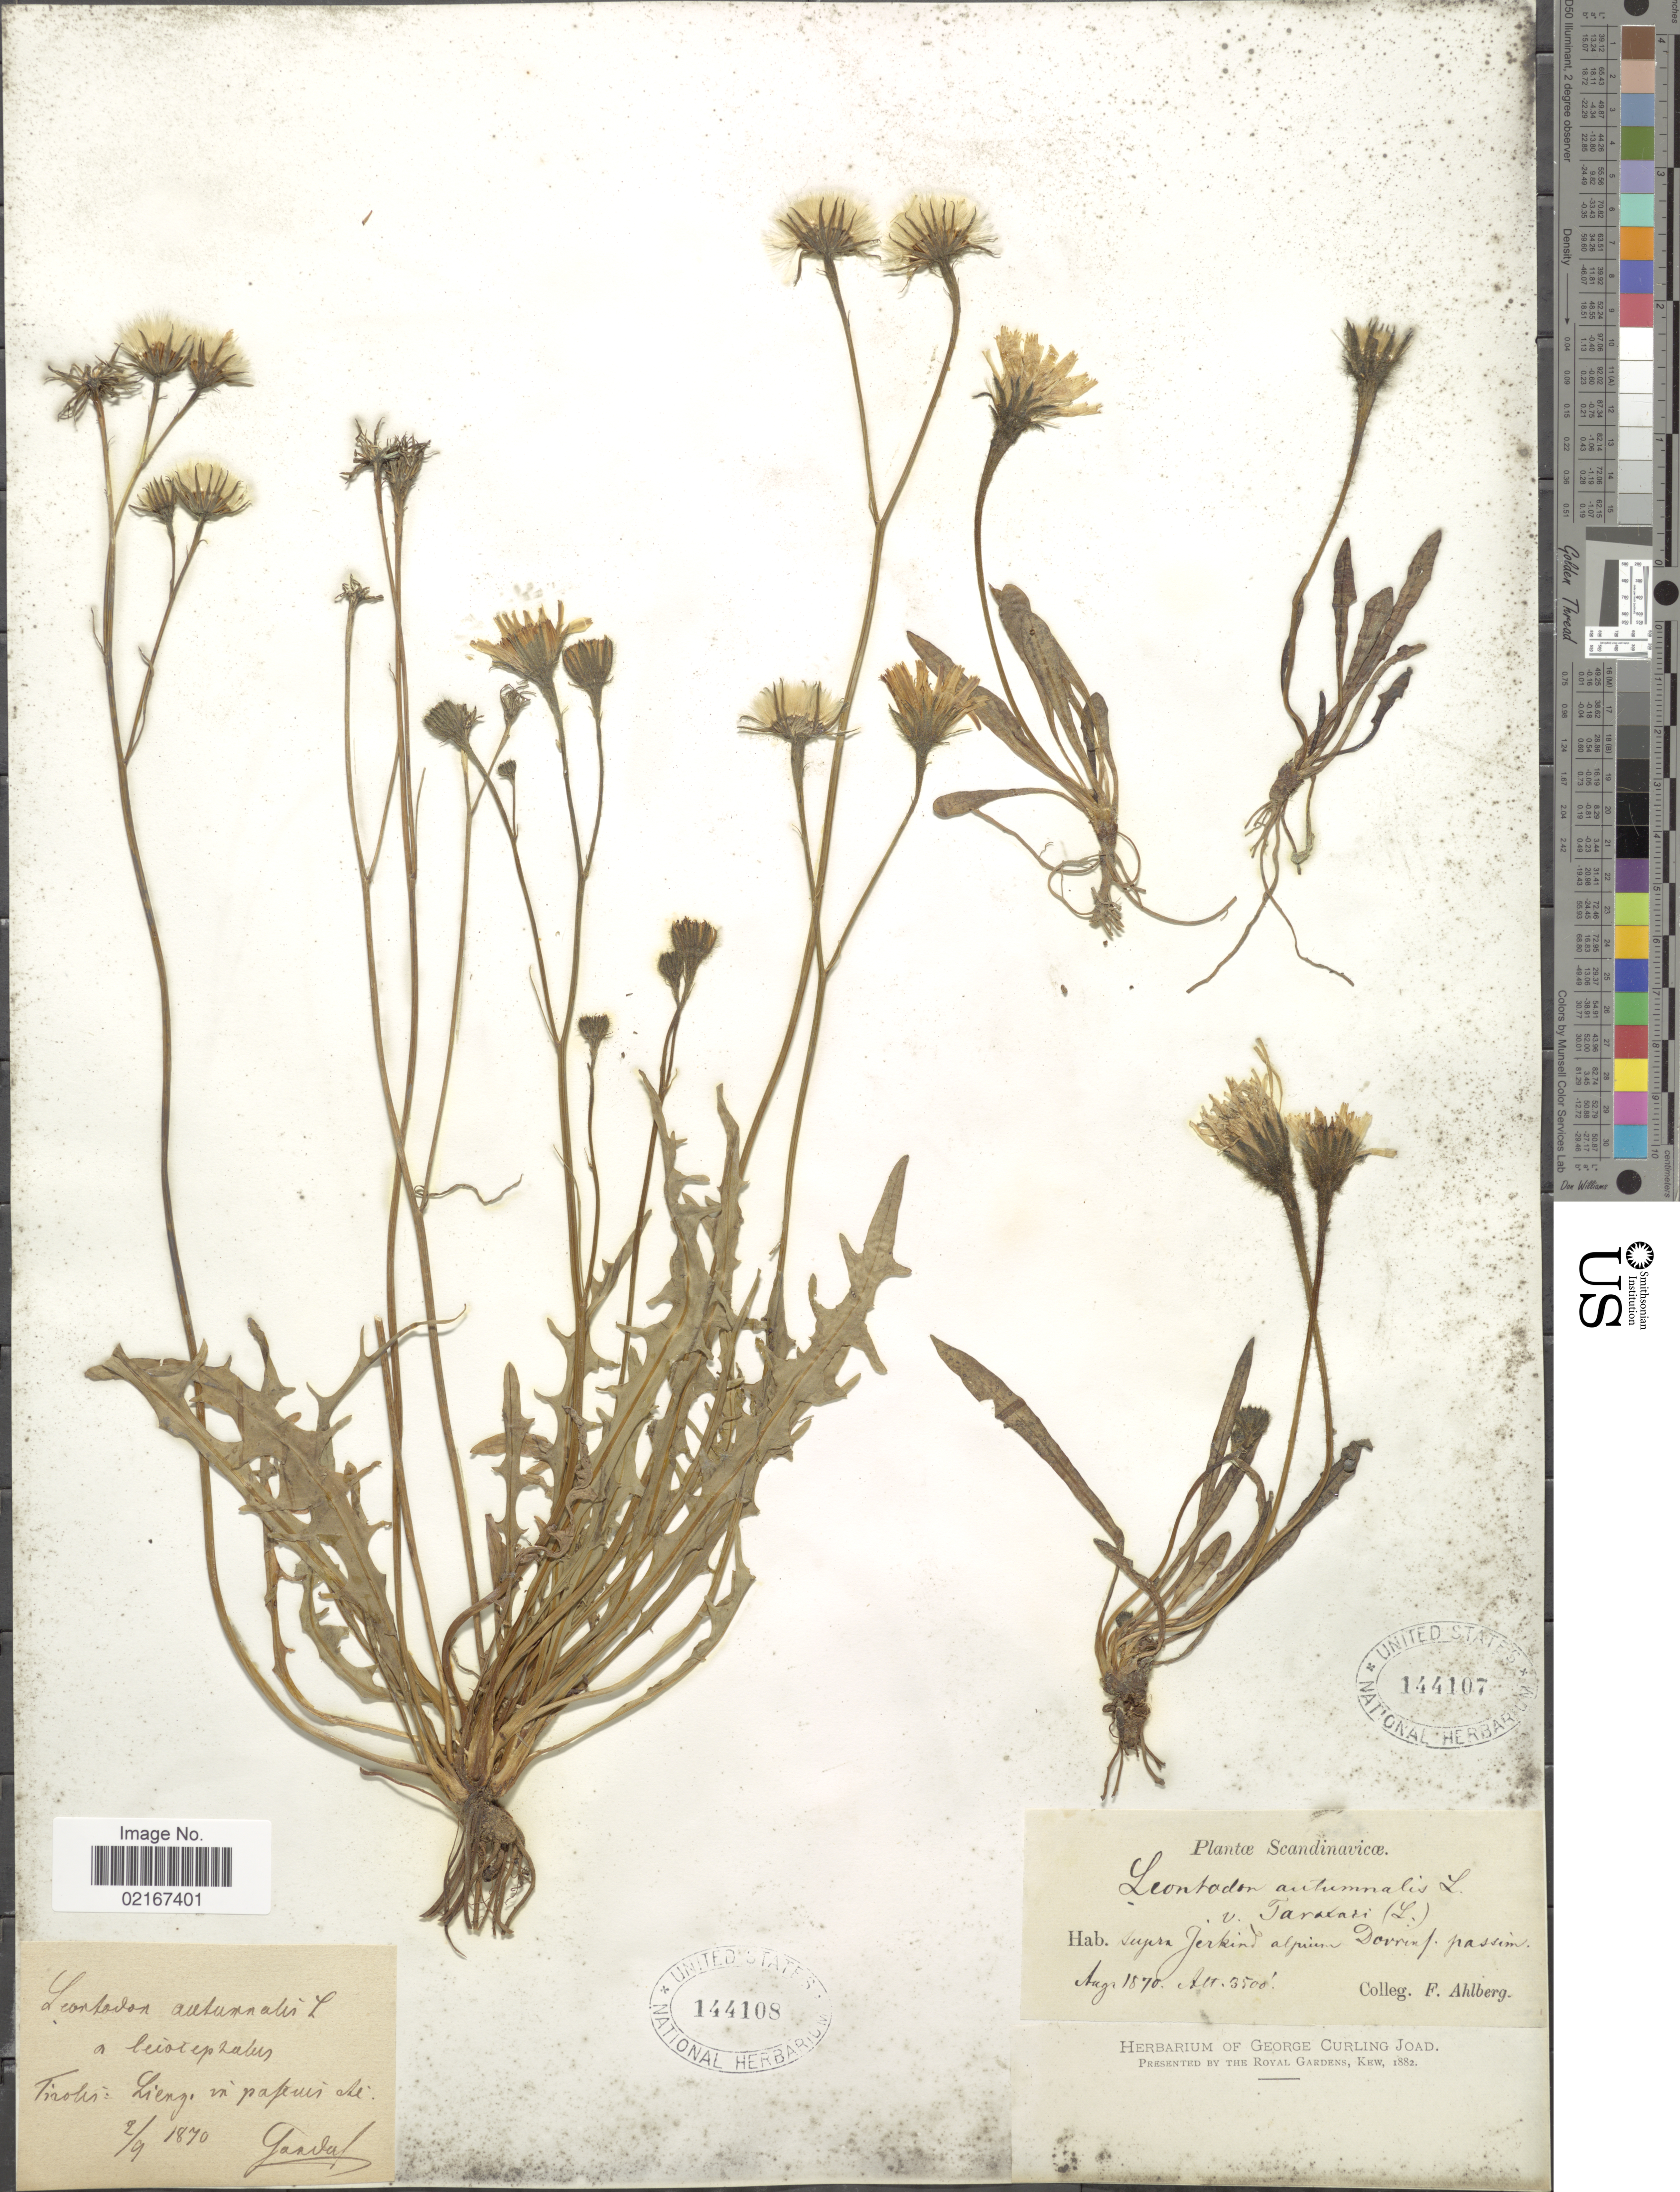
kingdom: Plantae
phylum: Tracheophyta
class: Magnoliopsida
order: Asterales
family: Asteraceae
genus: Leontodon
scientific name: Leontodon autumnalis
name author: L.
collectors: -- Gander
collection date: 1870-09-02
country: Austria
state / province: Tirol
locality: Tiroles, Lieng [interpreted]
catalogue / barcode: US 144108